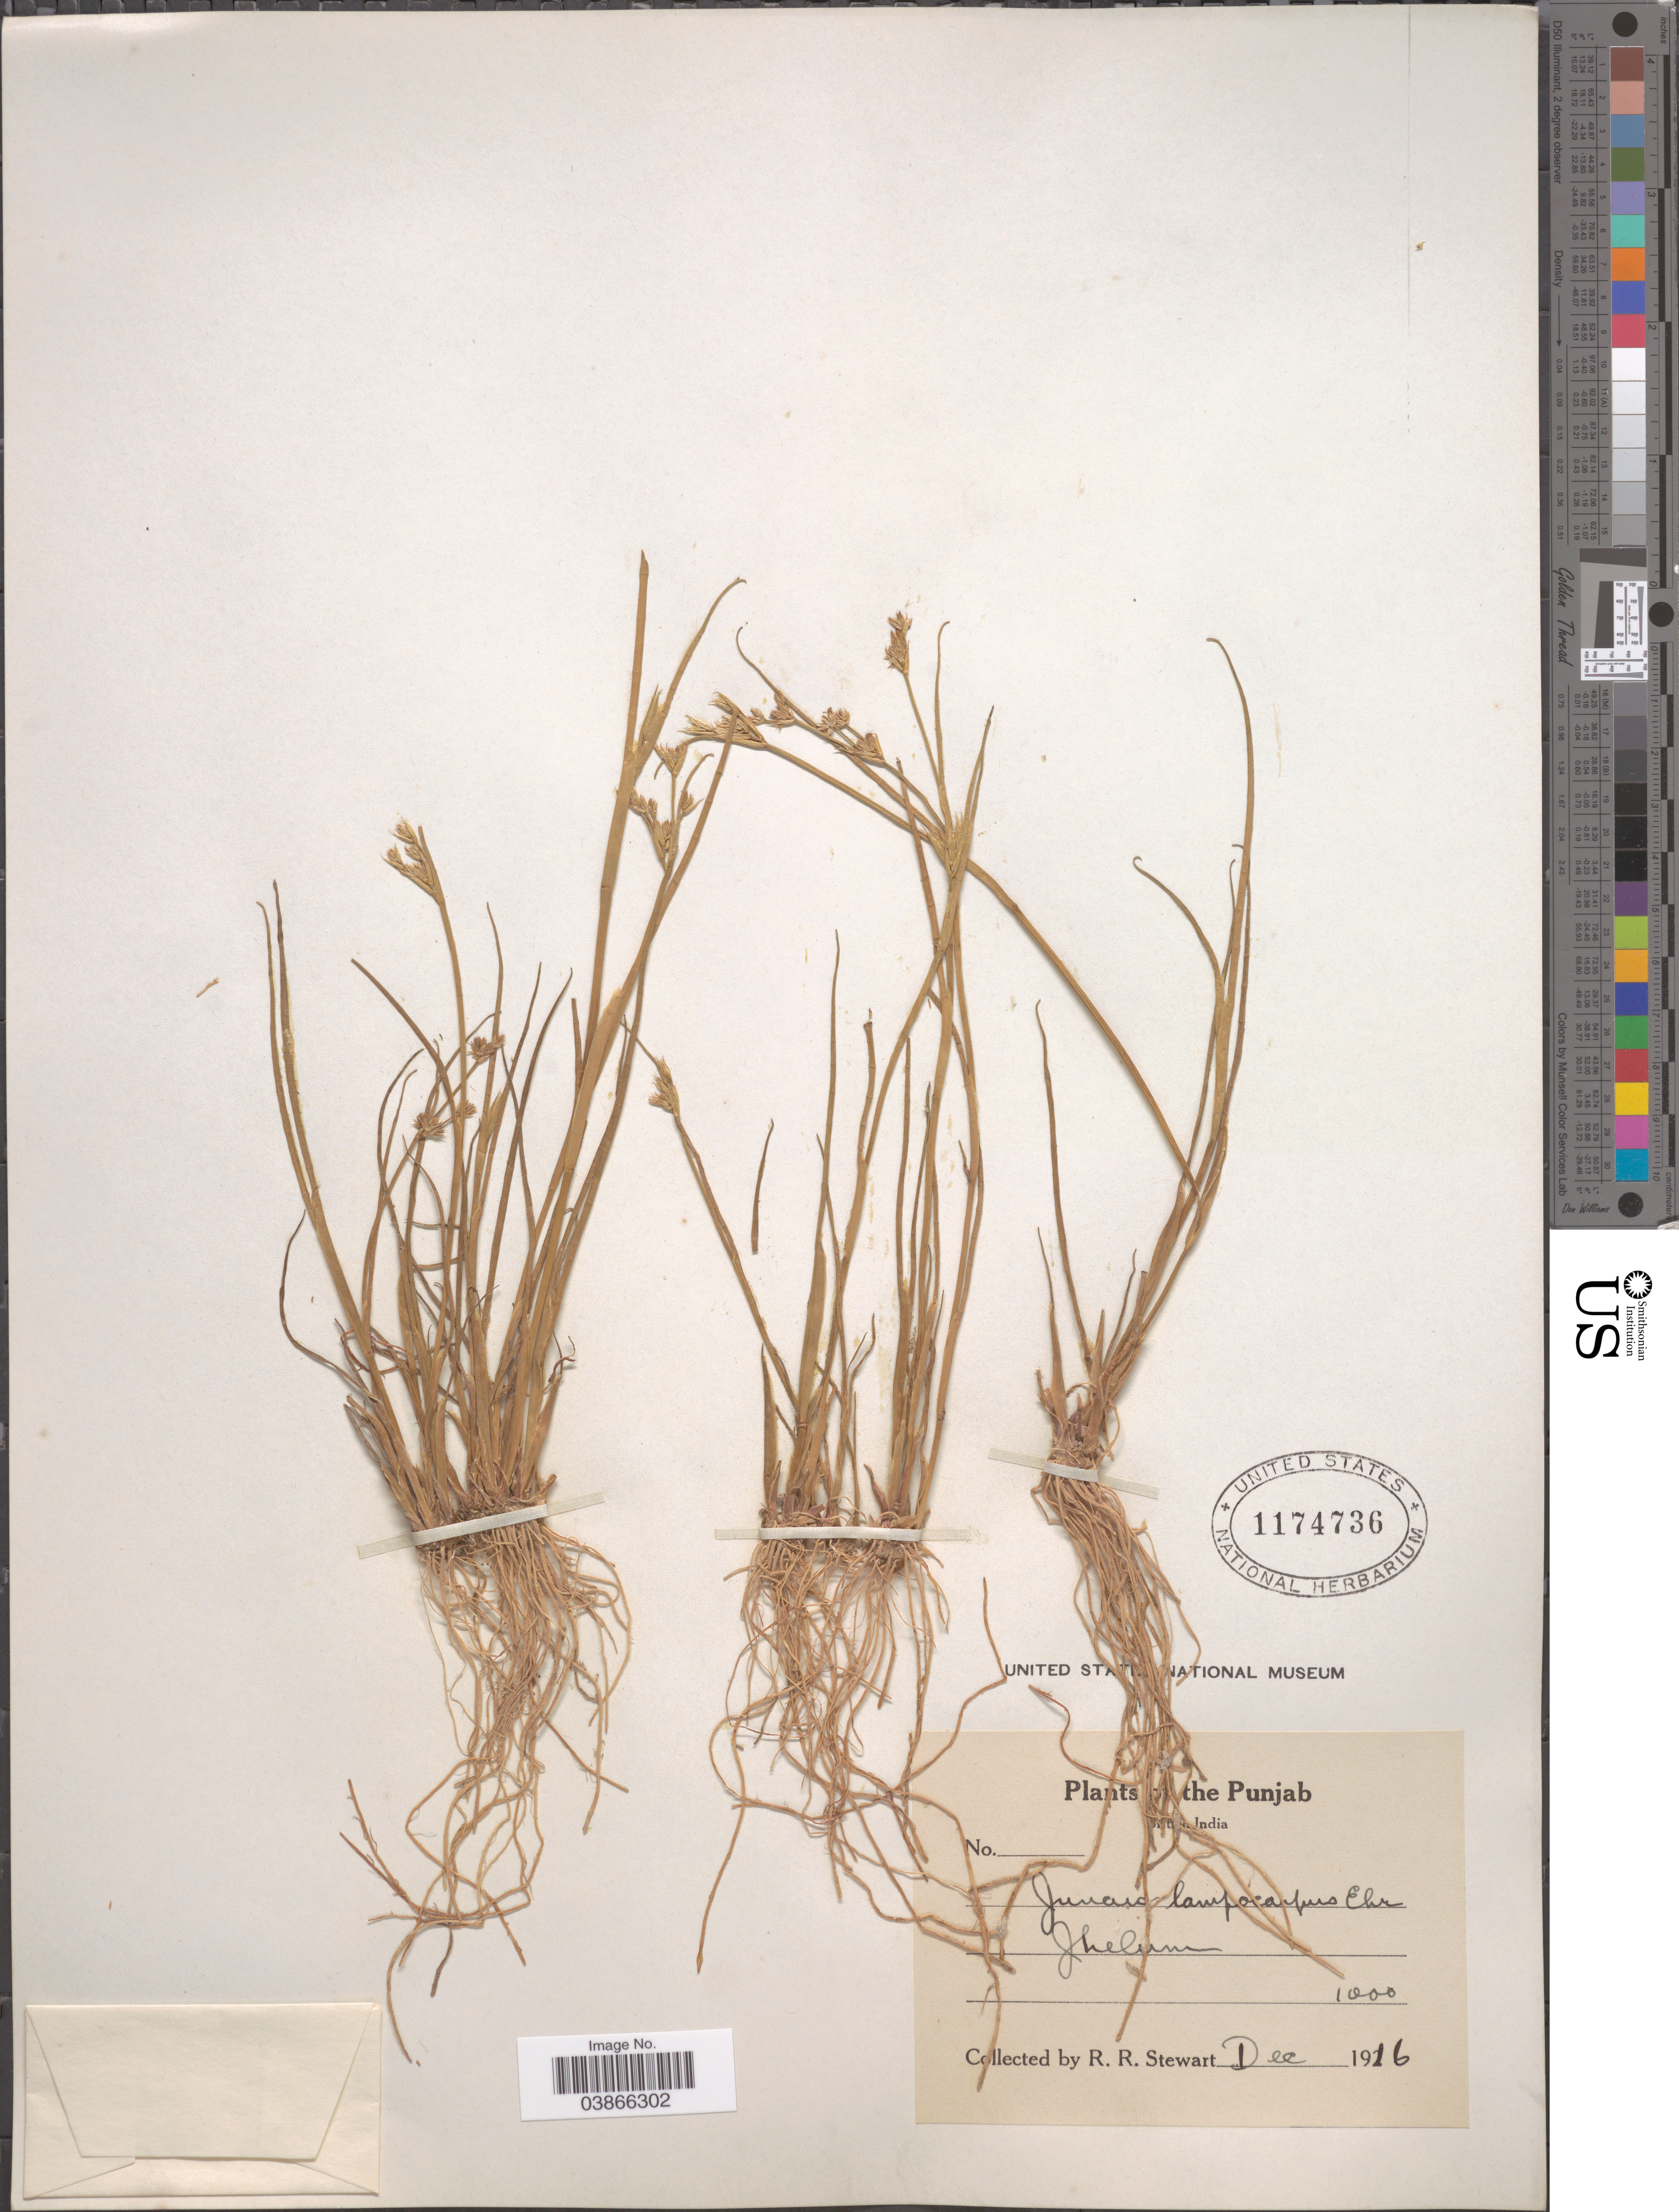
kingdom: Plantae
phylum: Tracheophyta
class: Liliopsida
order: Poales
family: Juncaceae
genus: Juncus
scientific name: Juncus lampocarpus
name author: Ehrh.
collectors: R. Stewart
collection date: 1916-12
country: India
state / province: Punjab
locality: Jhelum.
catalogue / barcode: US 1174736